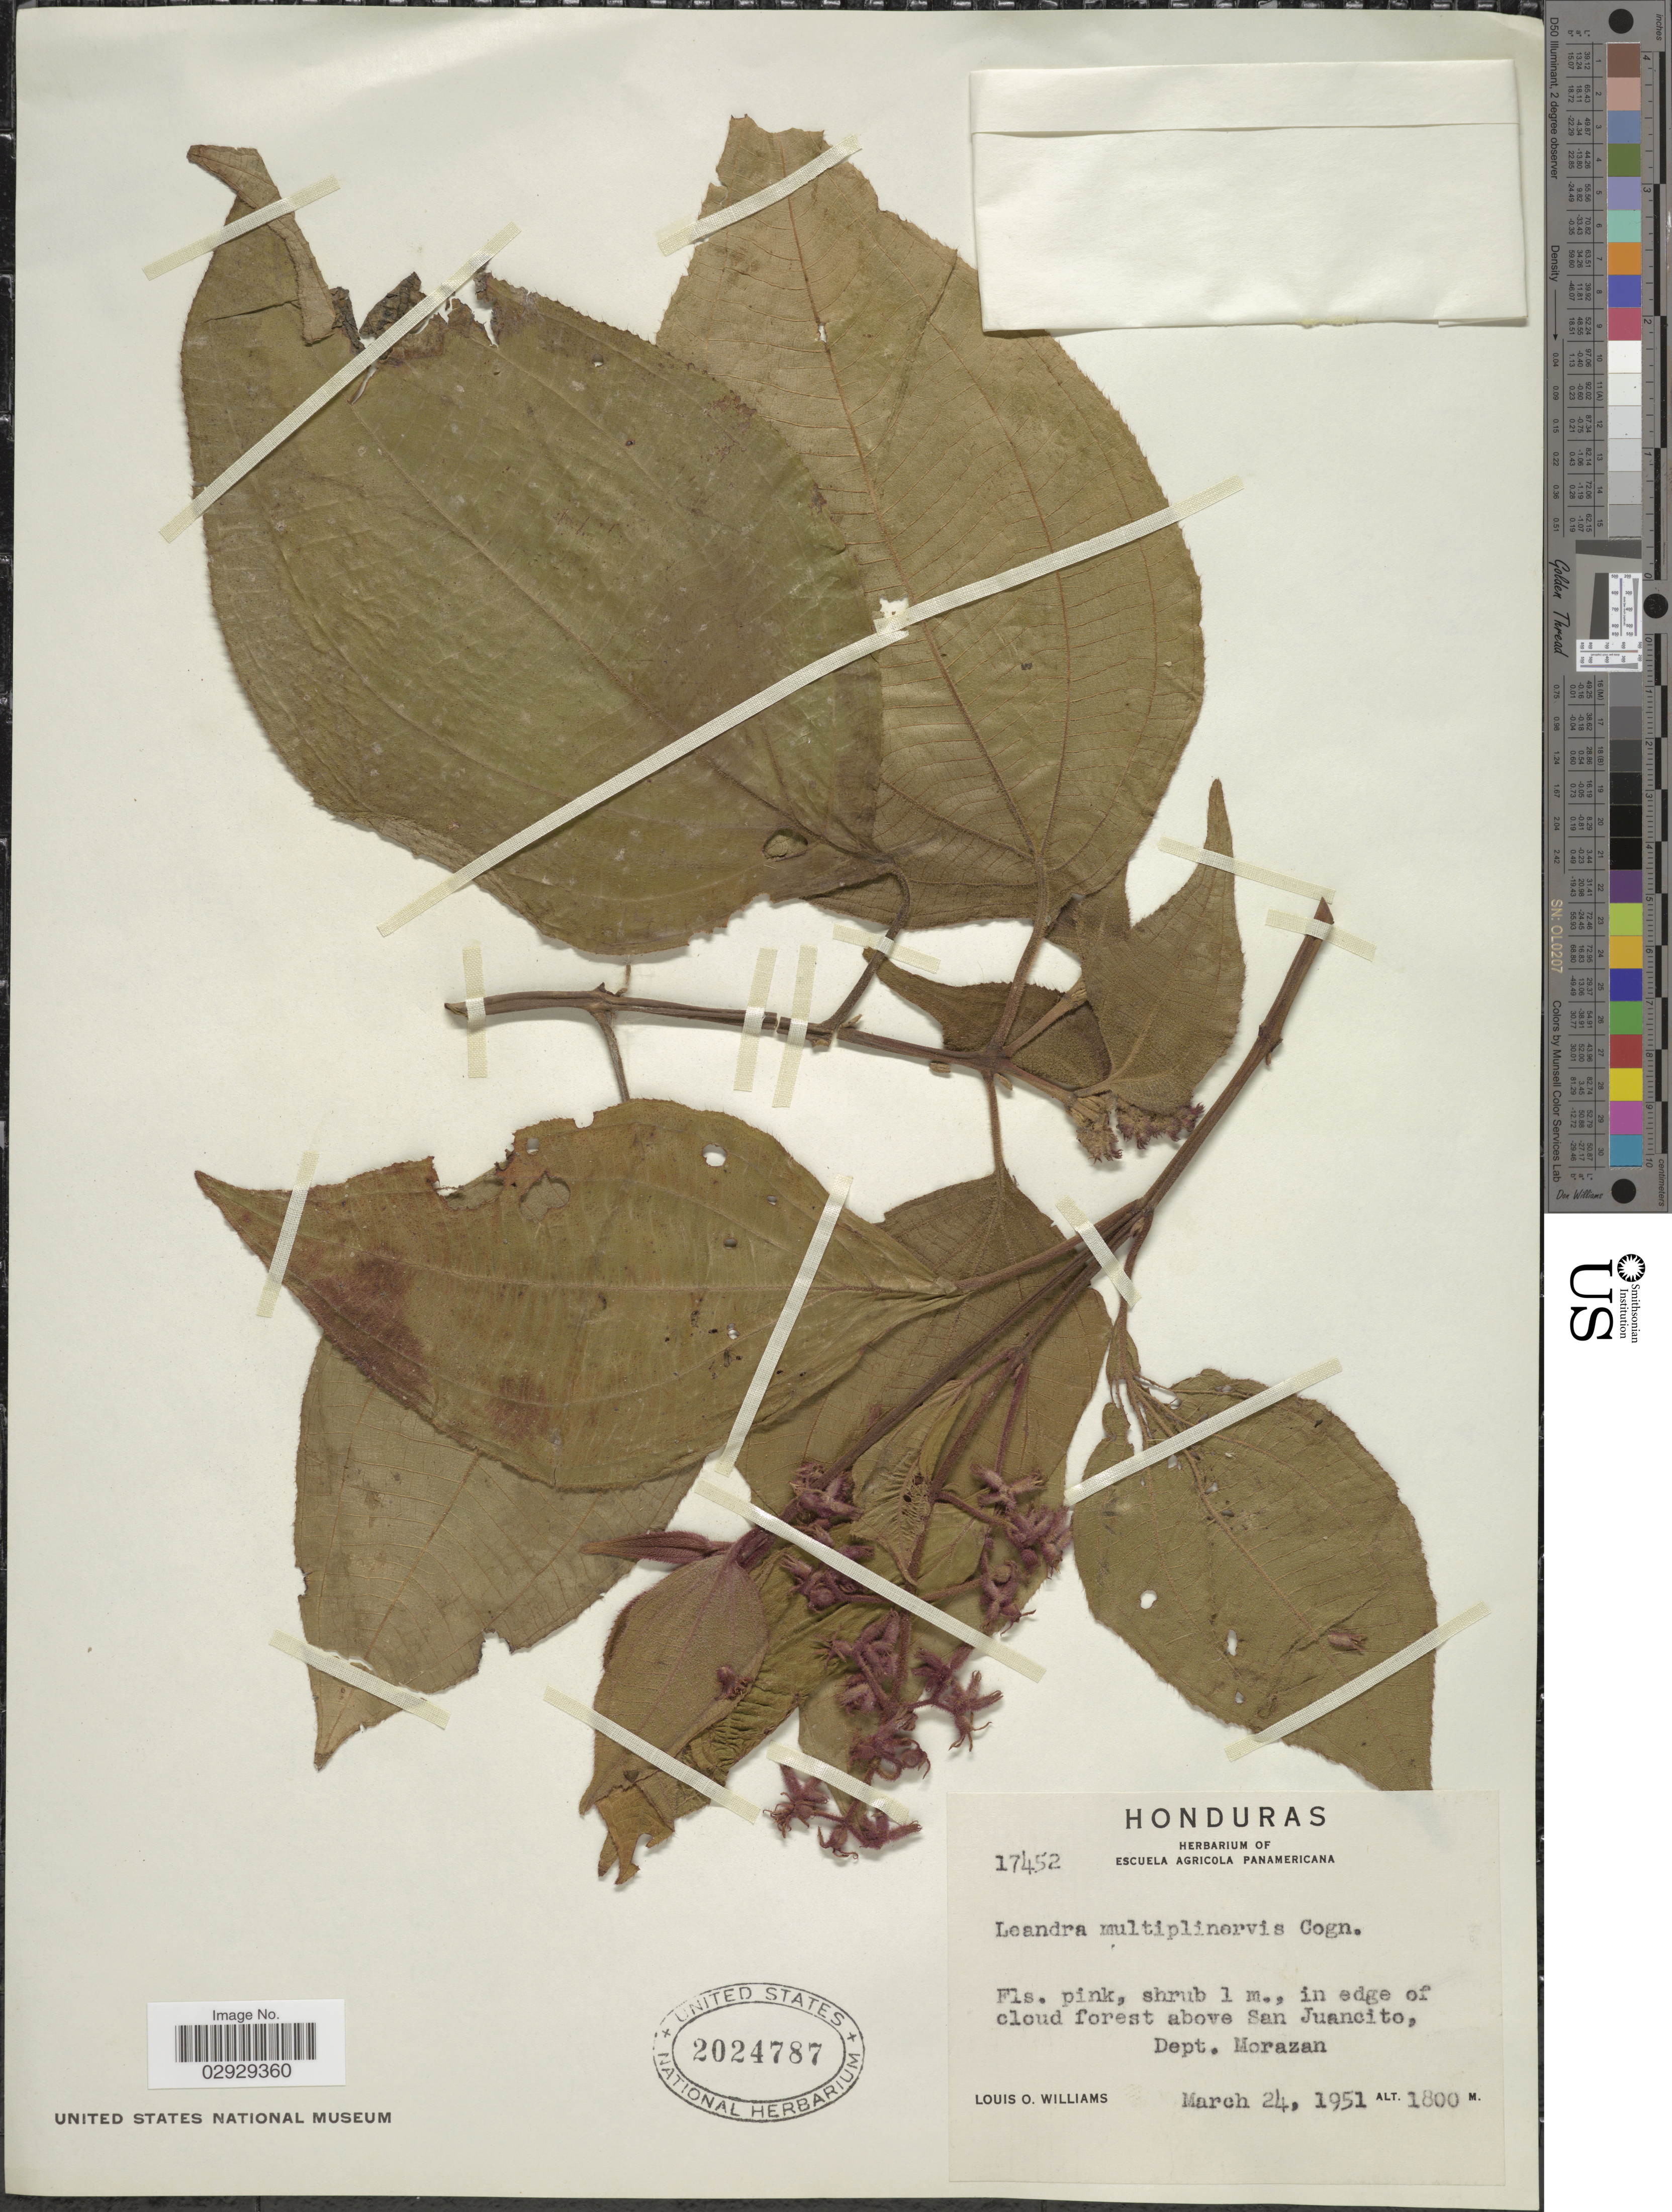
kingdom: Plantae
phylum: Tracheophyta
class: Magnoliopsida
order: Myrtales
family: Melastomataceae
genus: Leandra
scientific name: Leandra multiplinervis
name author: (Naudin) Cogn.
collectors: L. O. Williams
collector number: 17452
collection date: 1951-03-24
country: Honduras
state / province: Fco. Morazán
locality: In edge of cloud forest above San Juancito, Dept. Morazan.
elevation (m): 1800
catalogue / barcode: US 2024787